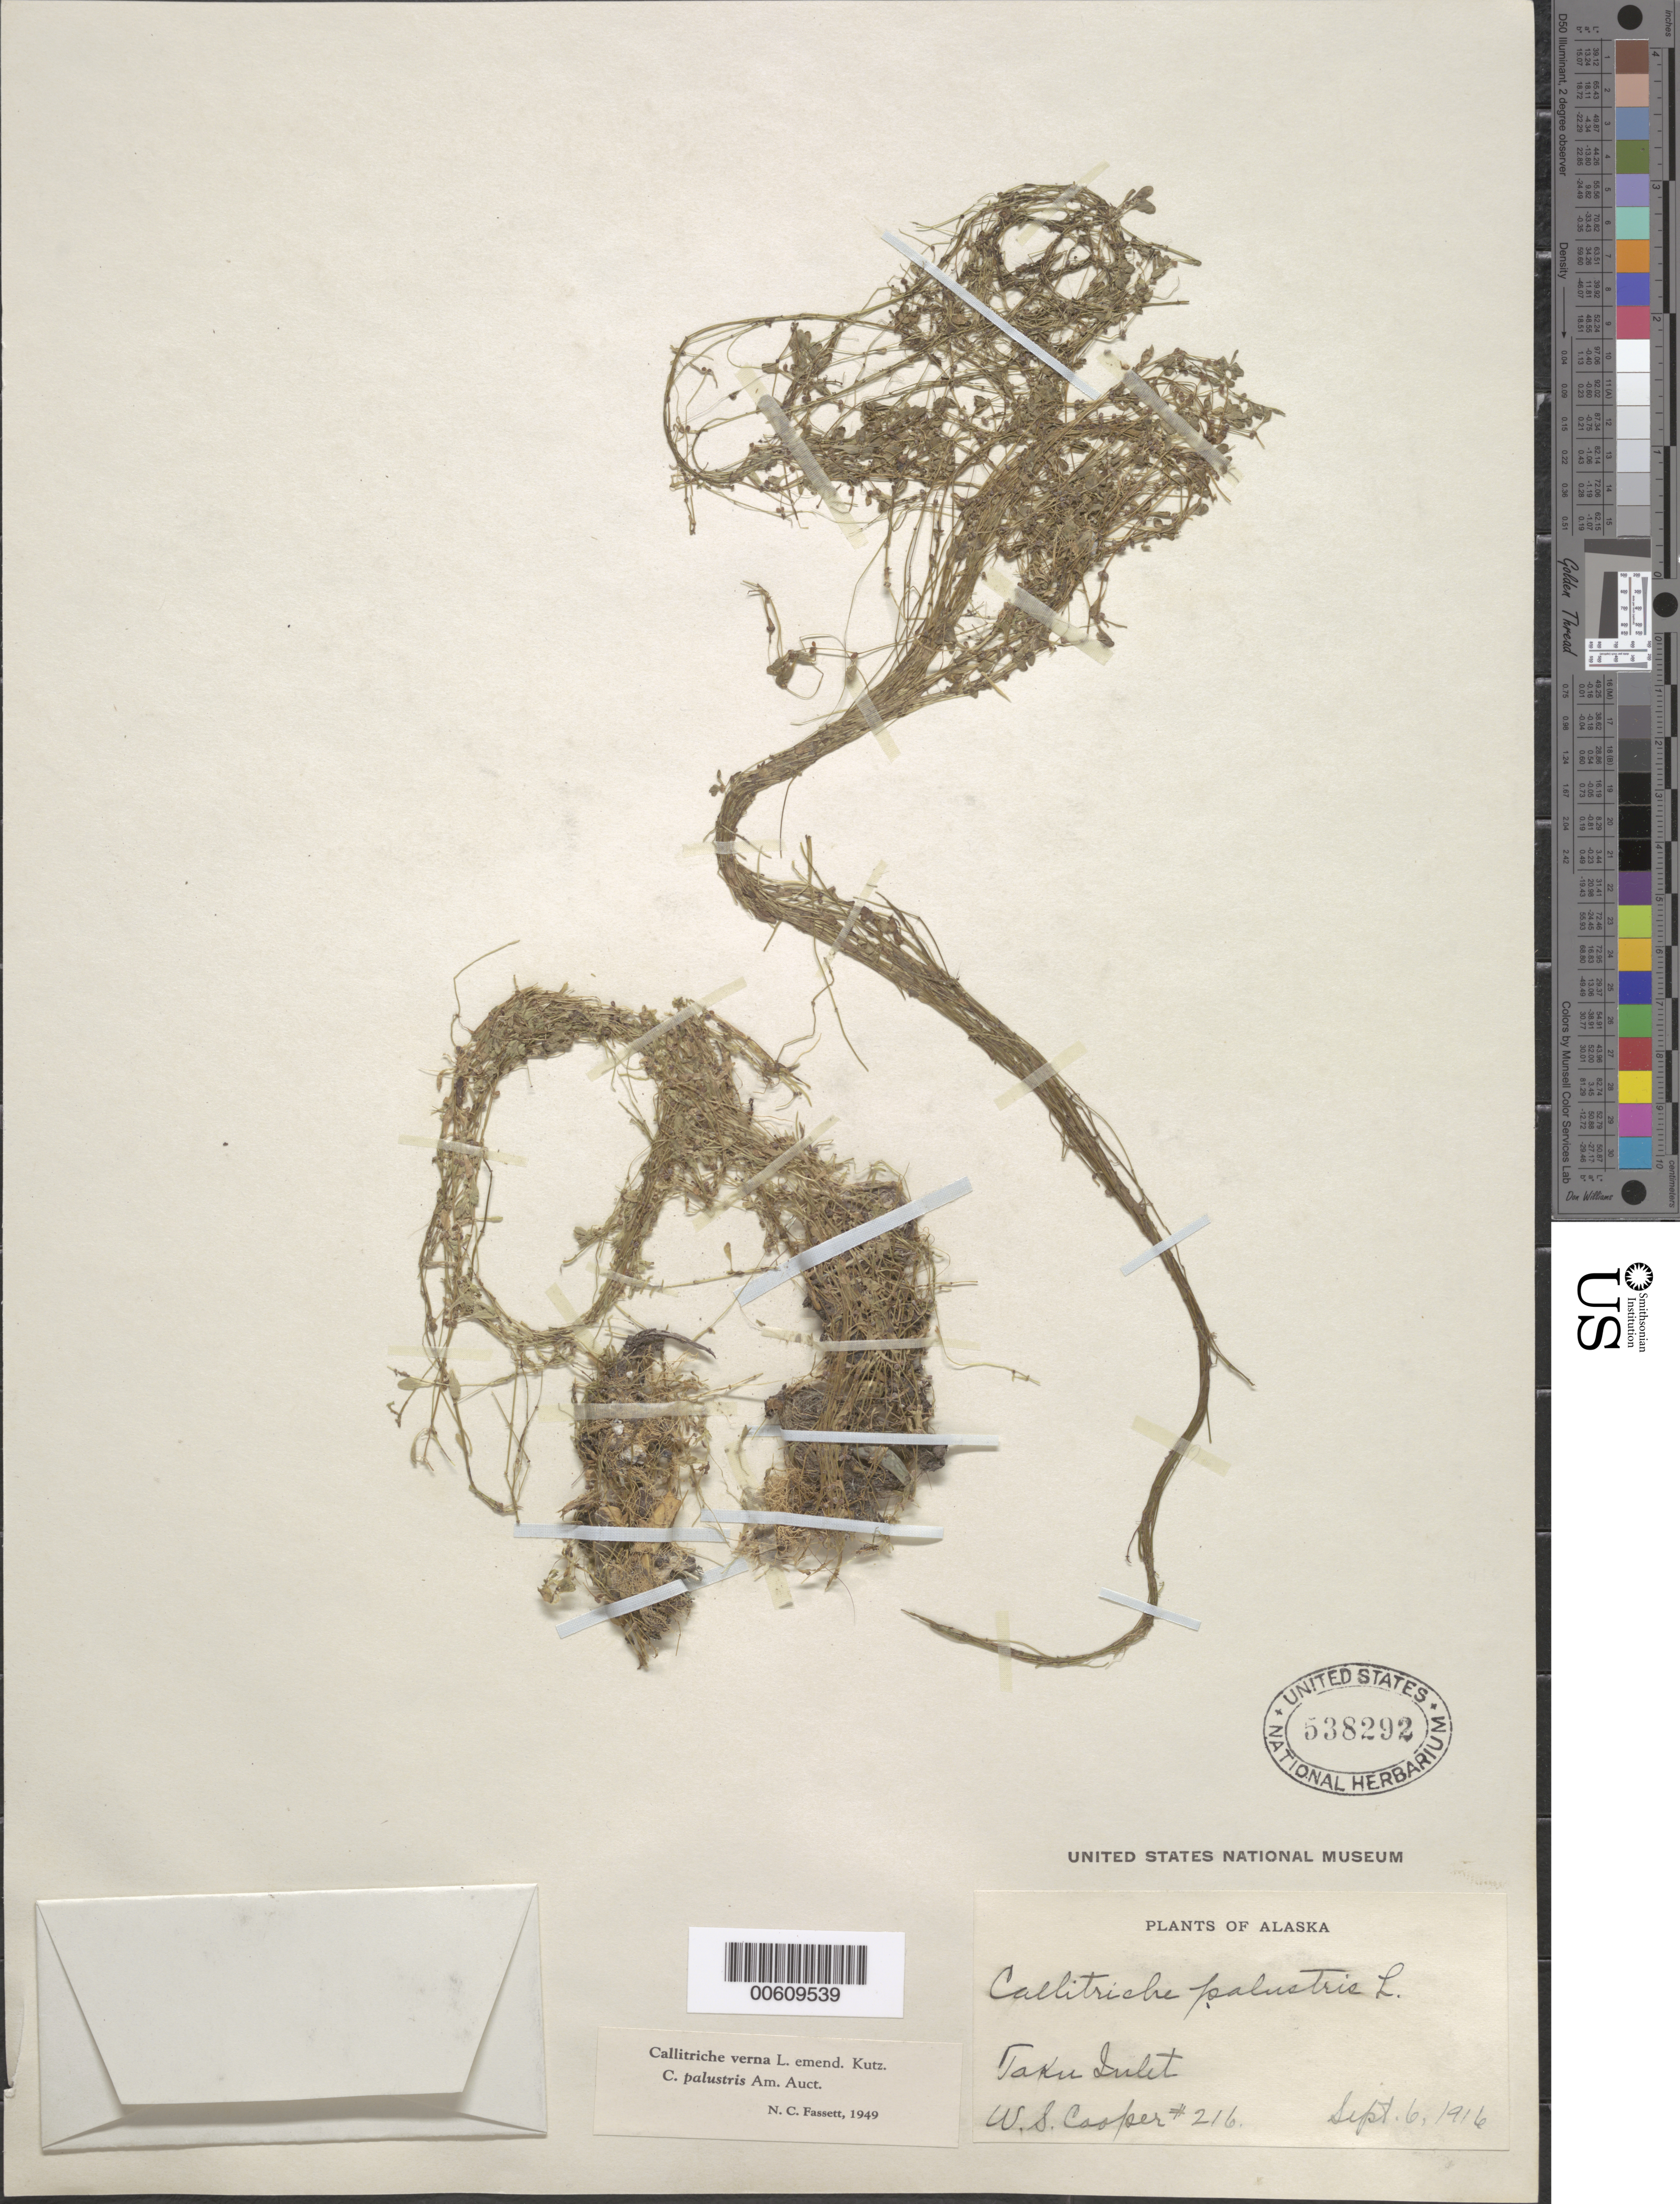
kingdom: Plantae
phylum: Tracheophyta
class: Magnoliopsida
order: Lamiales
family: Plantaginaceae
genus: Callitriche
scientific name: Callitriche verna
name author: L.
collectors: W. S. Cooper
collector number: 216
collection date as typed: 06 Sep 1916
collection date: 1916-09-06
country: United States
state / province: Alaska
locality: Taku Inlet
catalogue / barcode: US 538292